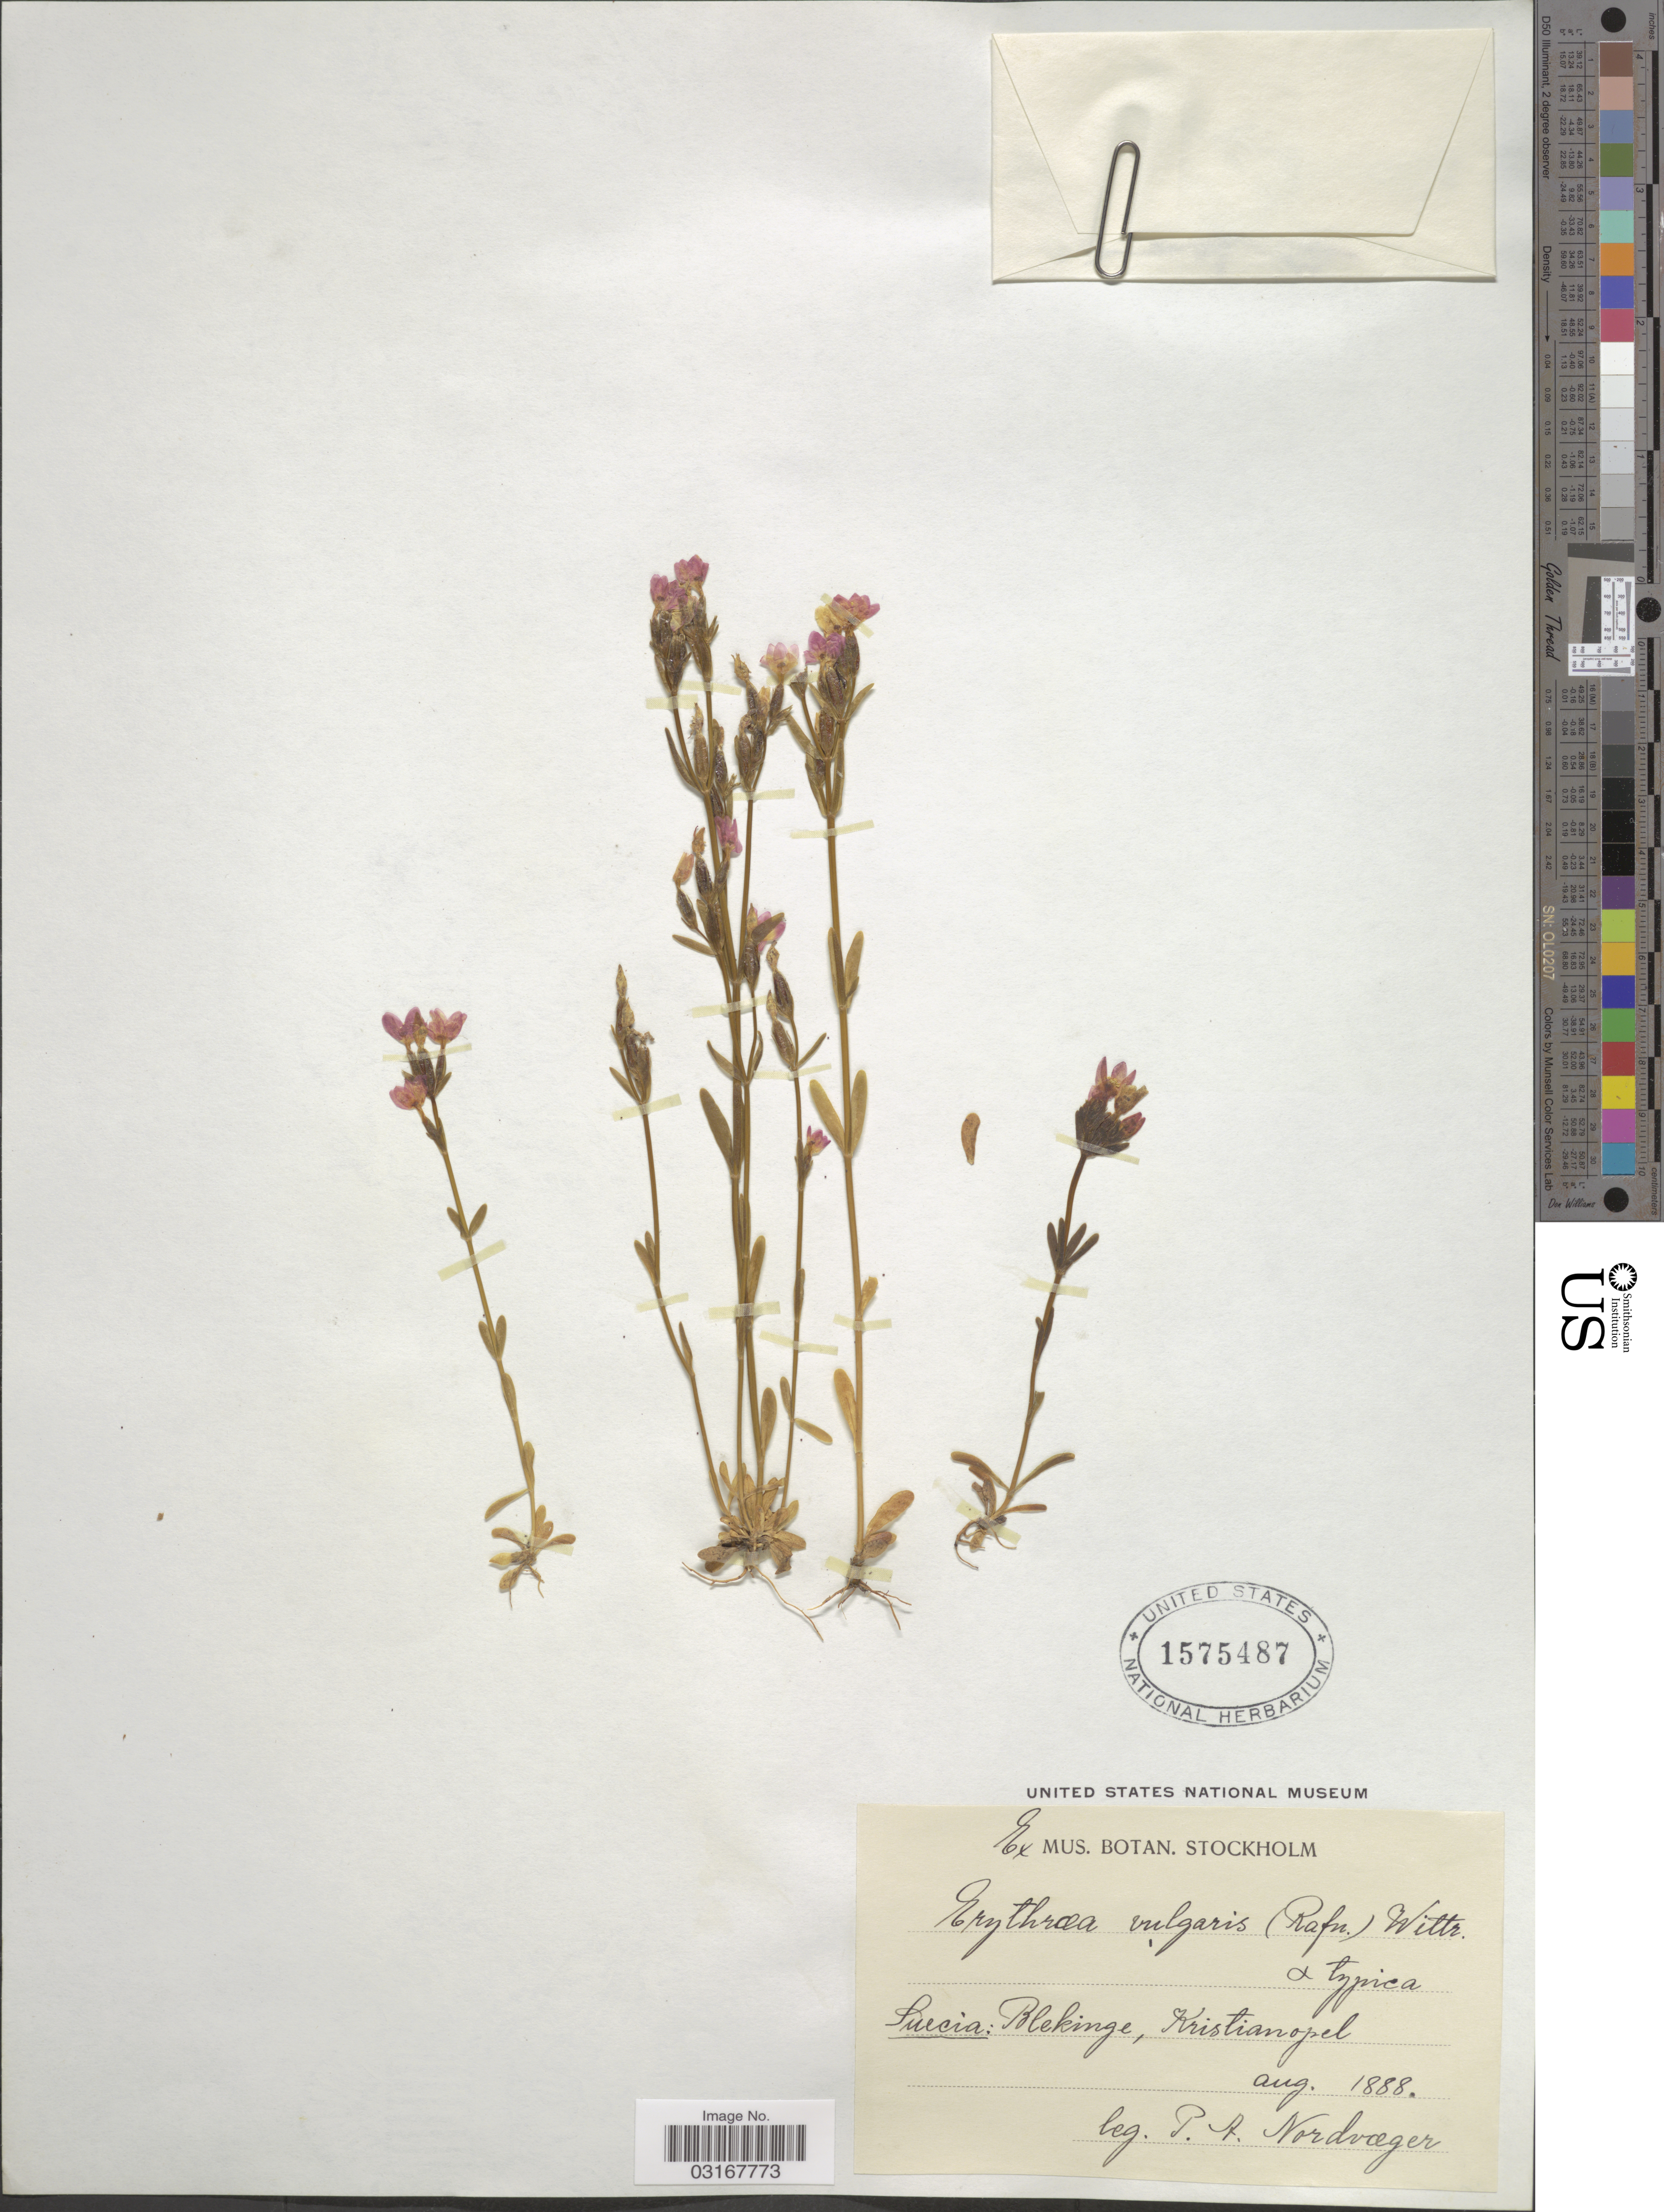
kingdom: Plantae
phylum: Tracheophyta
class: Magnoliopsida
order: Gentianales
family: Gentianaceae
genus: Centaurium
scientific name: Centaurium vulgaris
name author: Godr.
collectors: P. Nordvager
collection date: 1888-08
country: Sweden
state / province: Blekinge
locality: Suecia: Blekinge, Kristianopel.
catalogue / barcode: US 1575487